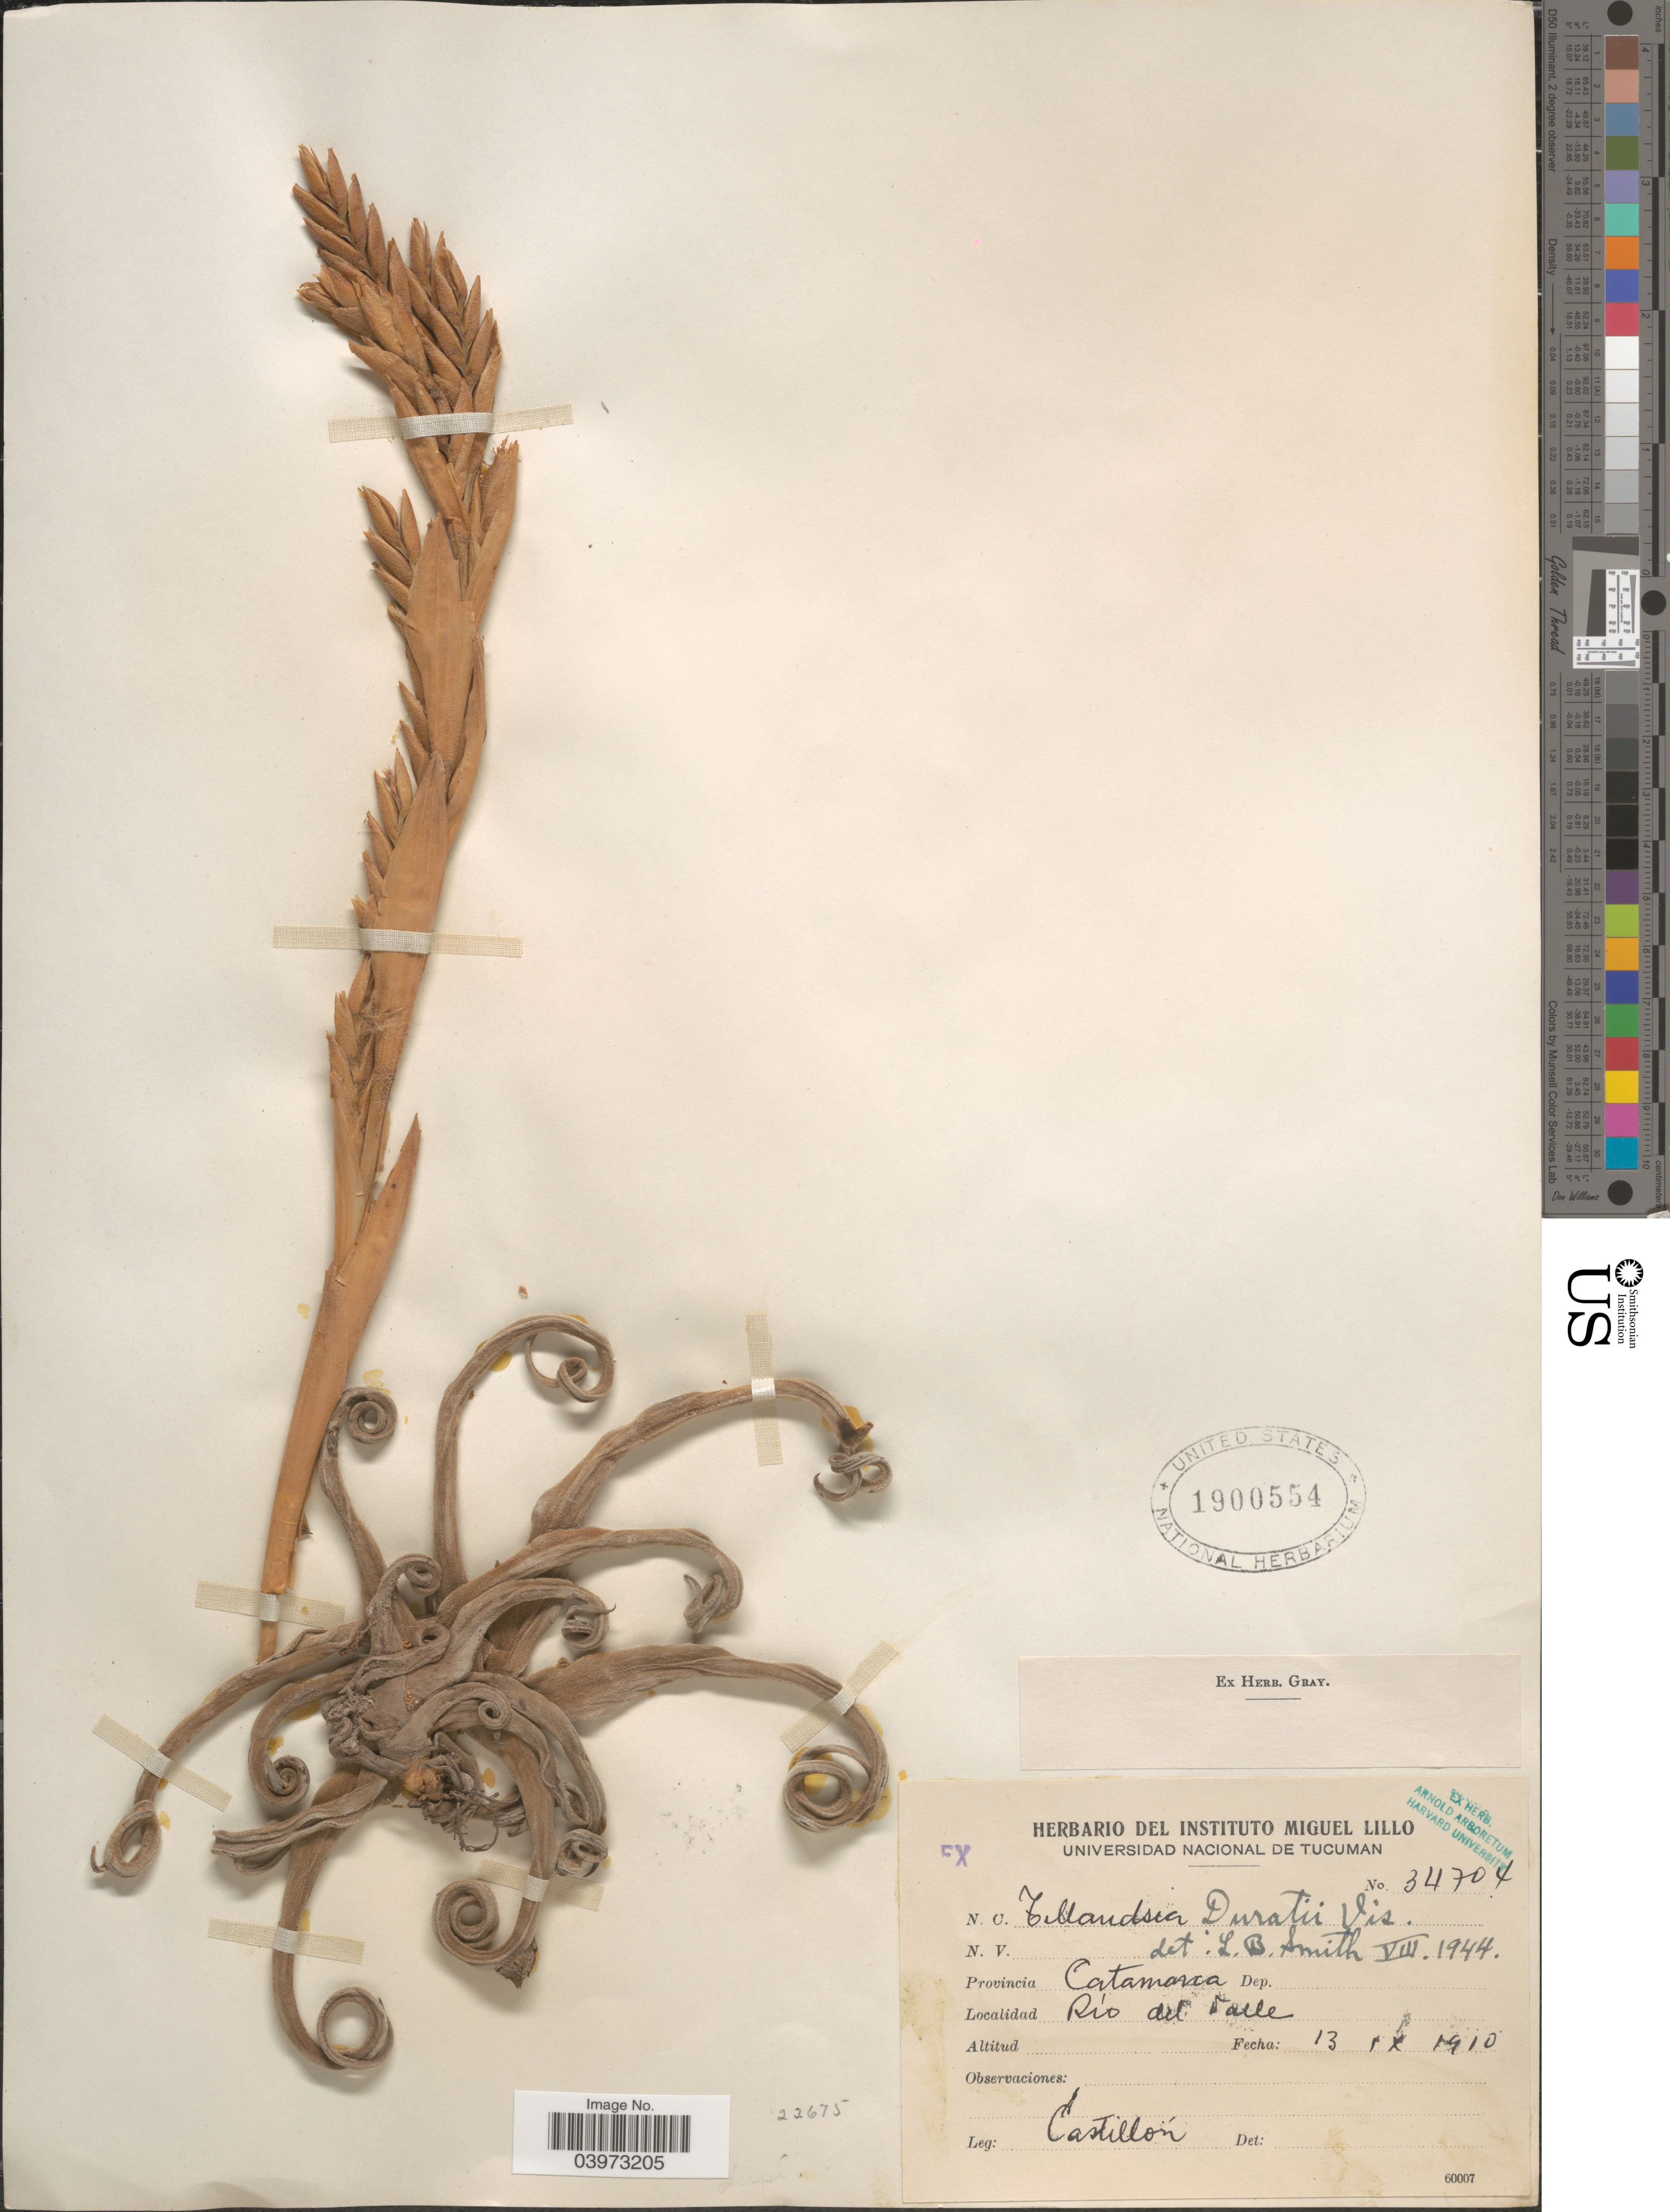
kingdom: Plantae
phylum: Tracheophyta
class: Liliopsida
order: Poales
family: Bromeliaceae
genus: Tillandsia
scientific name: Tillandsia duratii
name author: Vis.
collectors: Castillon, --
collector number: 34704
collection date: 1910-09-13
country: Argentina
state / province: Catamarca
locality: Río del Valle.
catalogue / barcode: US 1900554